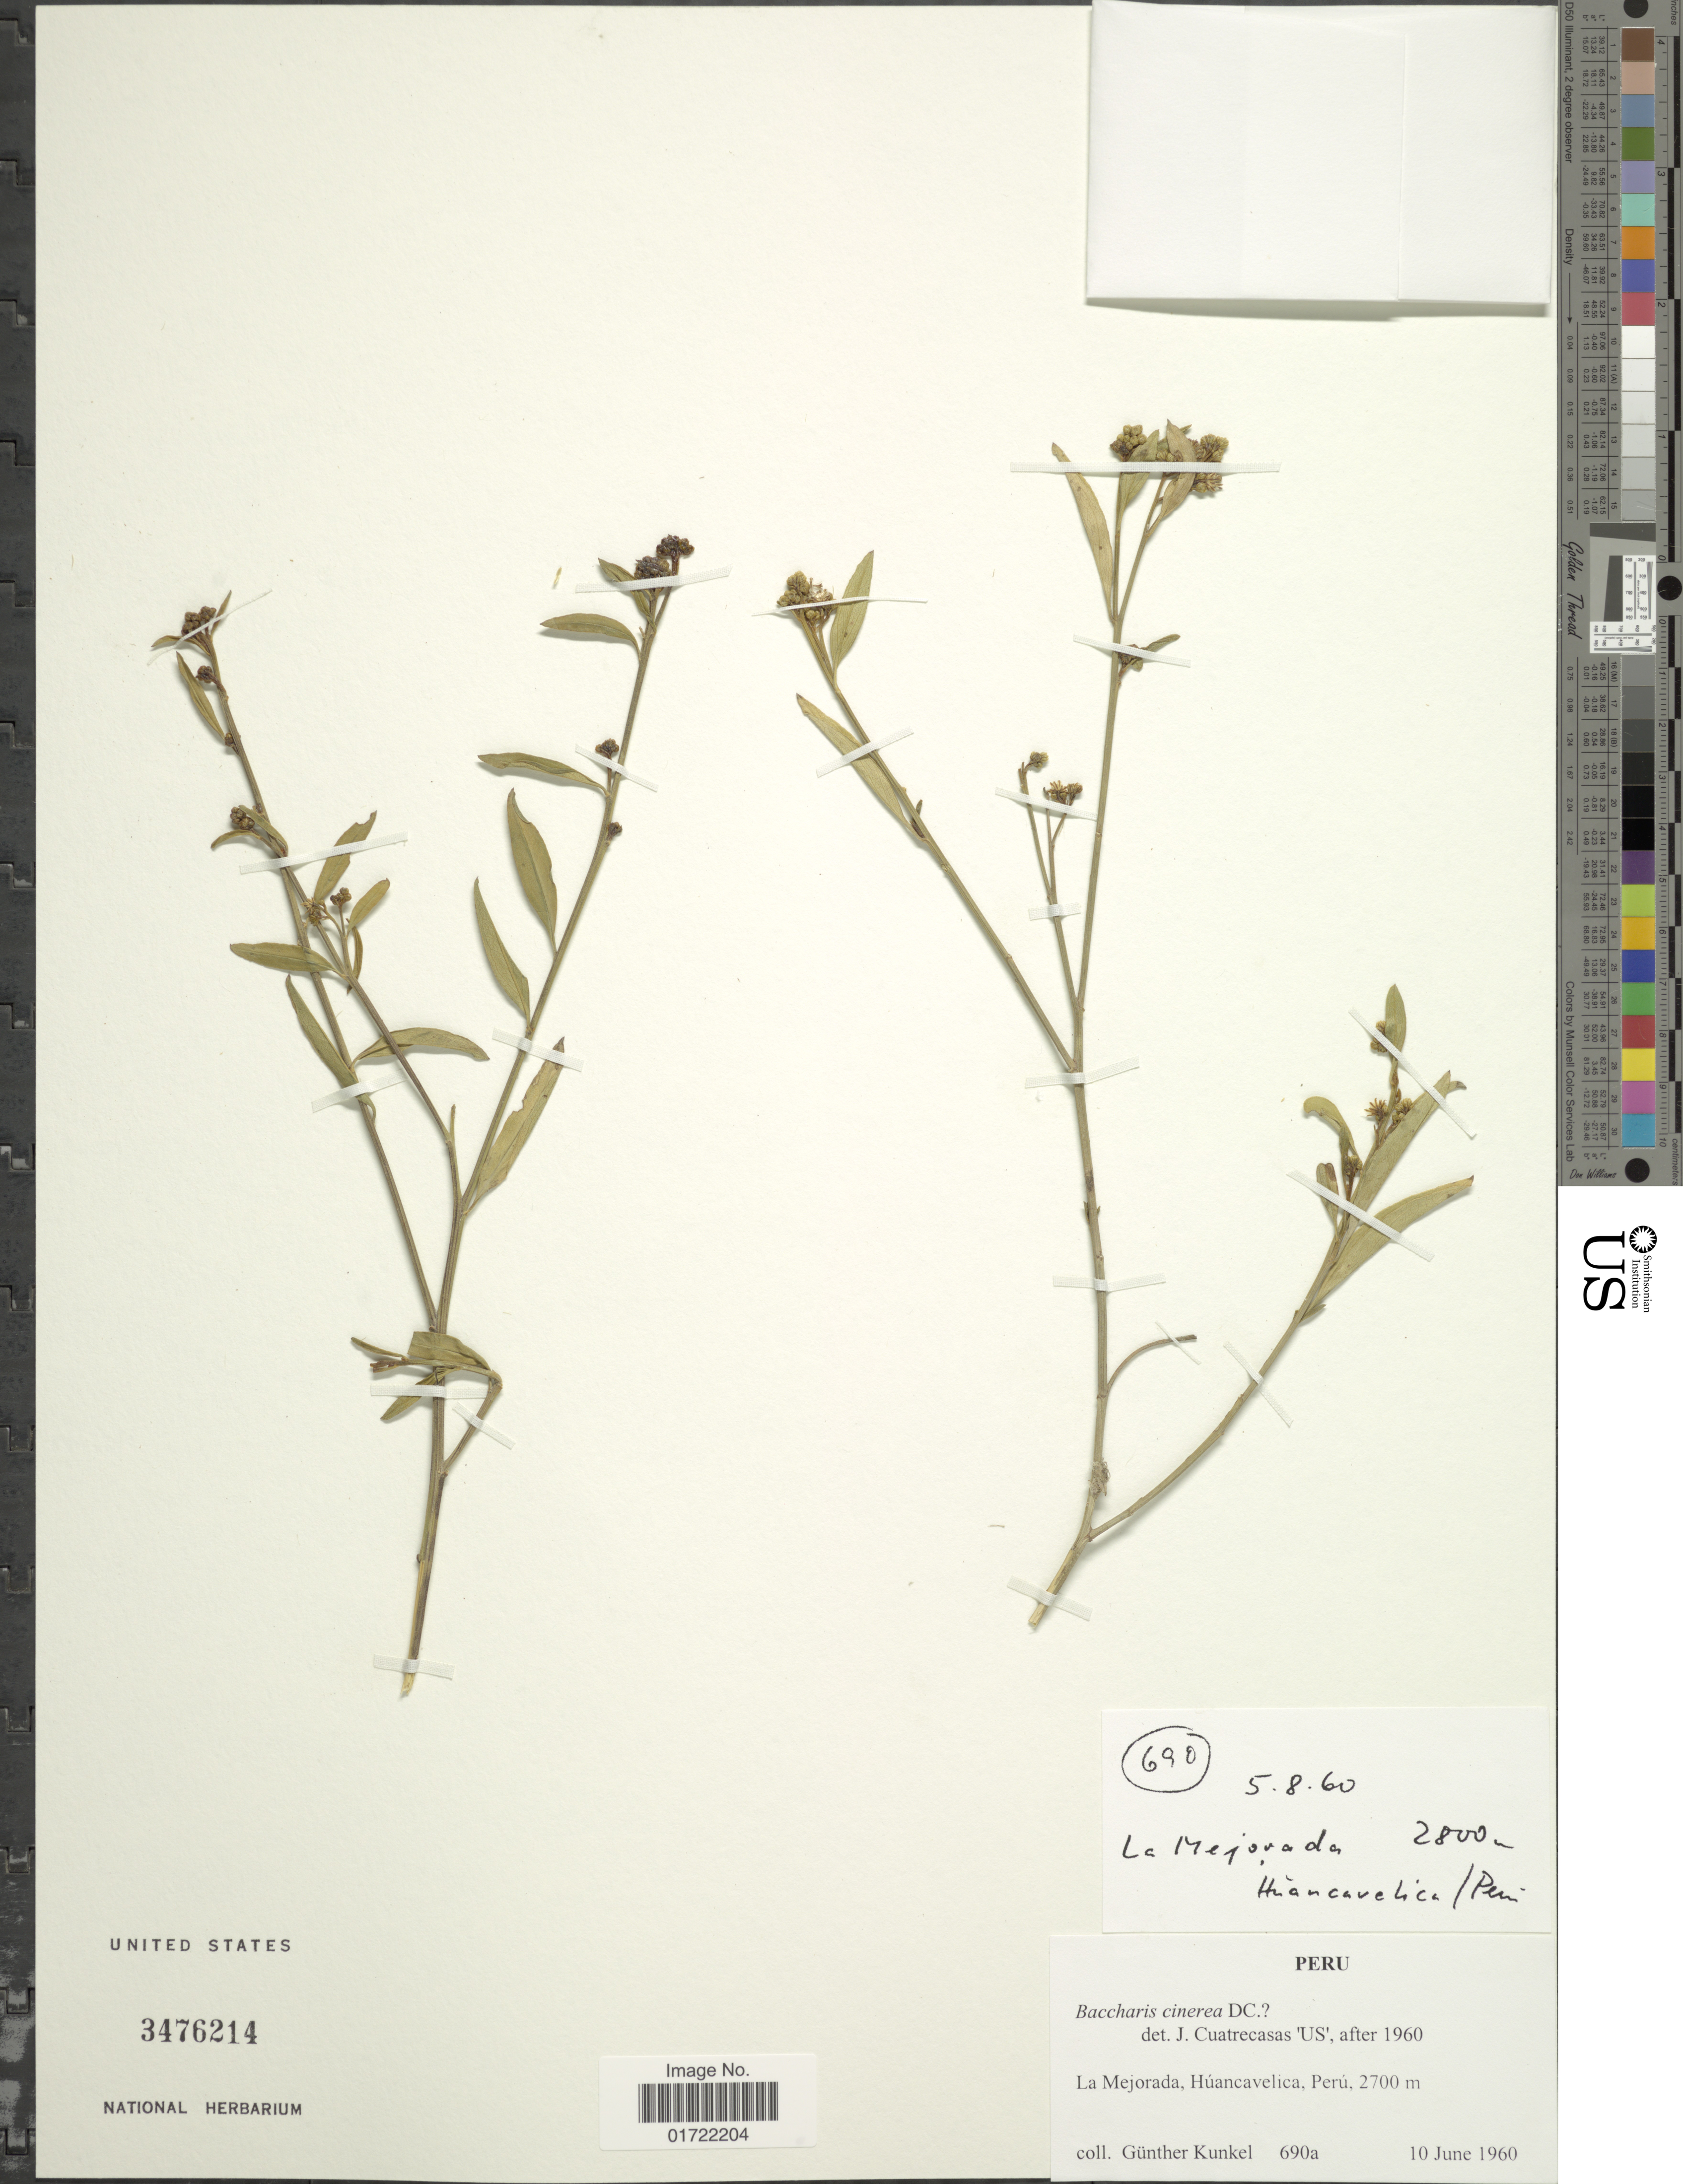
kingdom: Plantae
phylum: Tracheophyta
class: Magnoliopsida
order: Asterales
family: Asteraceae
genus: Baccharis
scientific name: Baccharis cinerea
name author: DC.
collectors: G. Kunkel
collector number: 690a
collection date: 1960-06-10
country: Peru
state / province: Huancavelica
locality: La Mejorada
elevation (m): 2700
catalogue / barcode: US 3476214